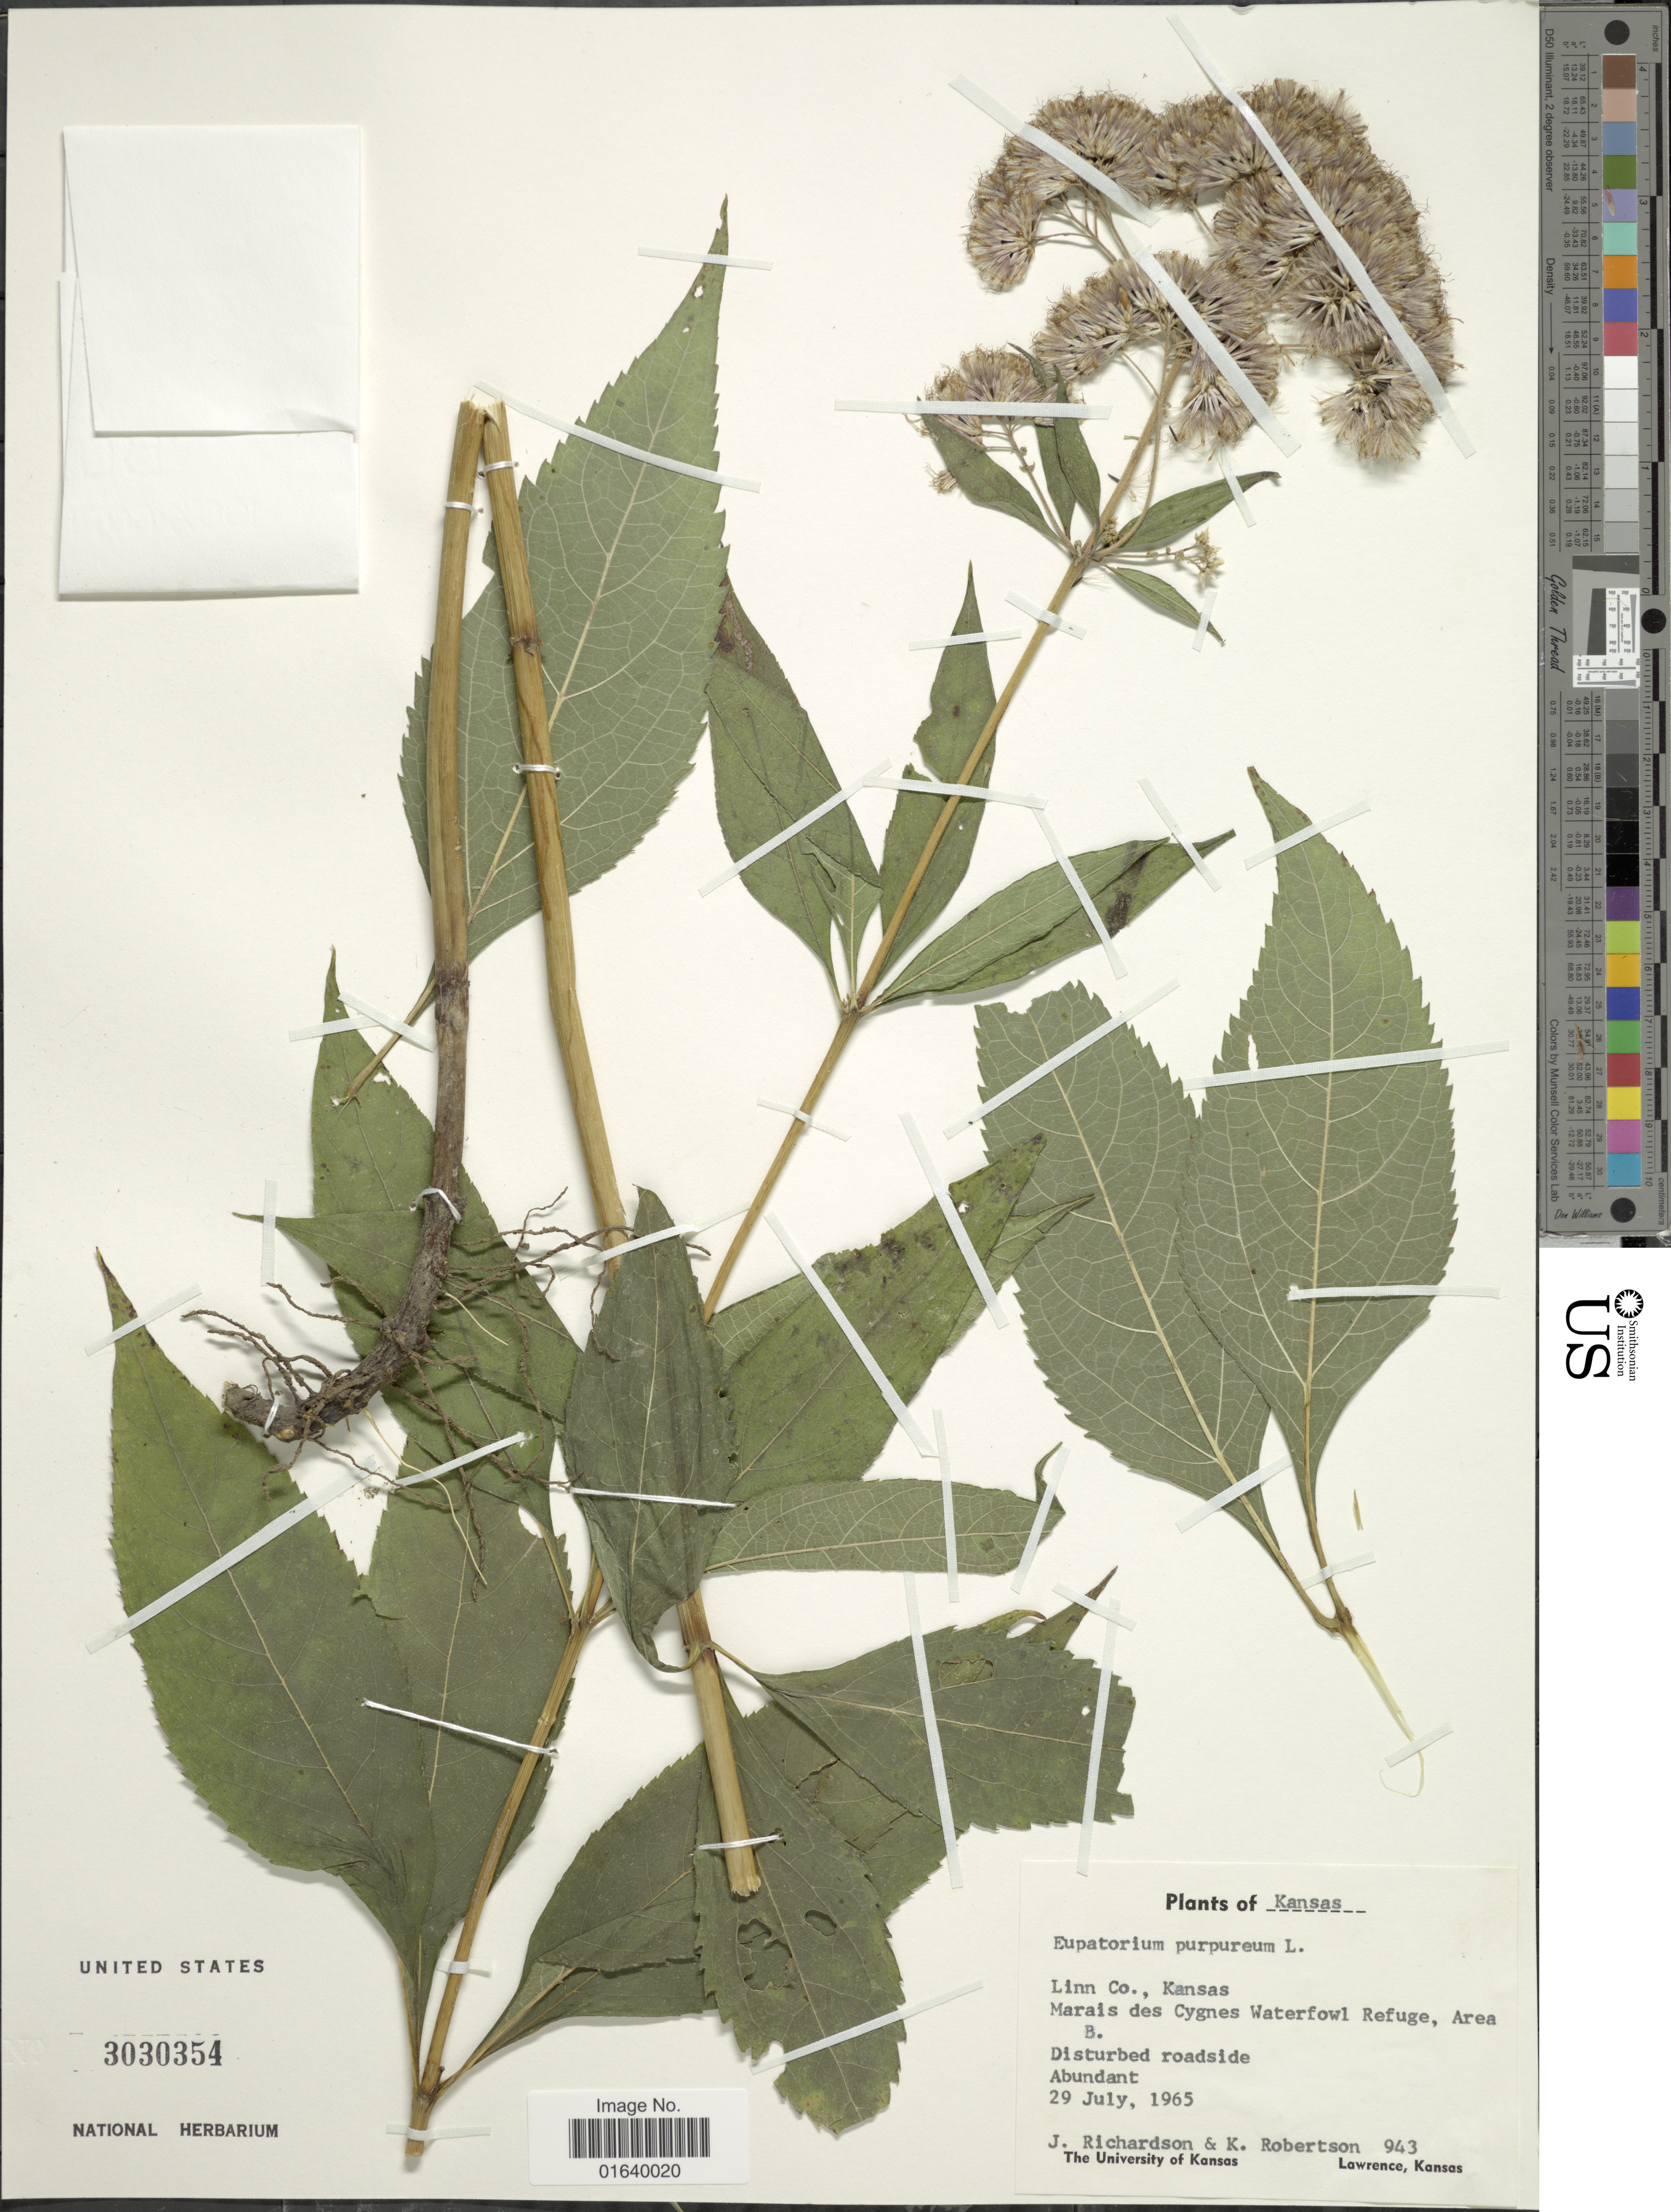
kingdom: Plantae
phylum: Tracheophyta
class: Magnoliopsida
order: Asterales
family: Asteraceae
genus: Eupatorium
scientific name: Eupatorium purpureum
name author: (L.) E.E. Lamont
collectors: J. Richardson & K. Robertson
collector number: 943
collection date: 1965-07-29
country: United States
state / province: Kansas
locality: Kansas, Lawrence, Linn Co., Marais des Cygnes Waterfowl Refuge, Area B.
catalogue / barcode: US 3030354